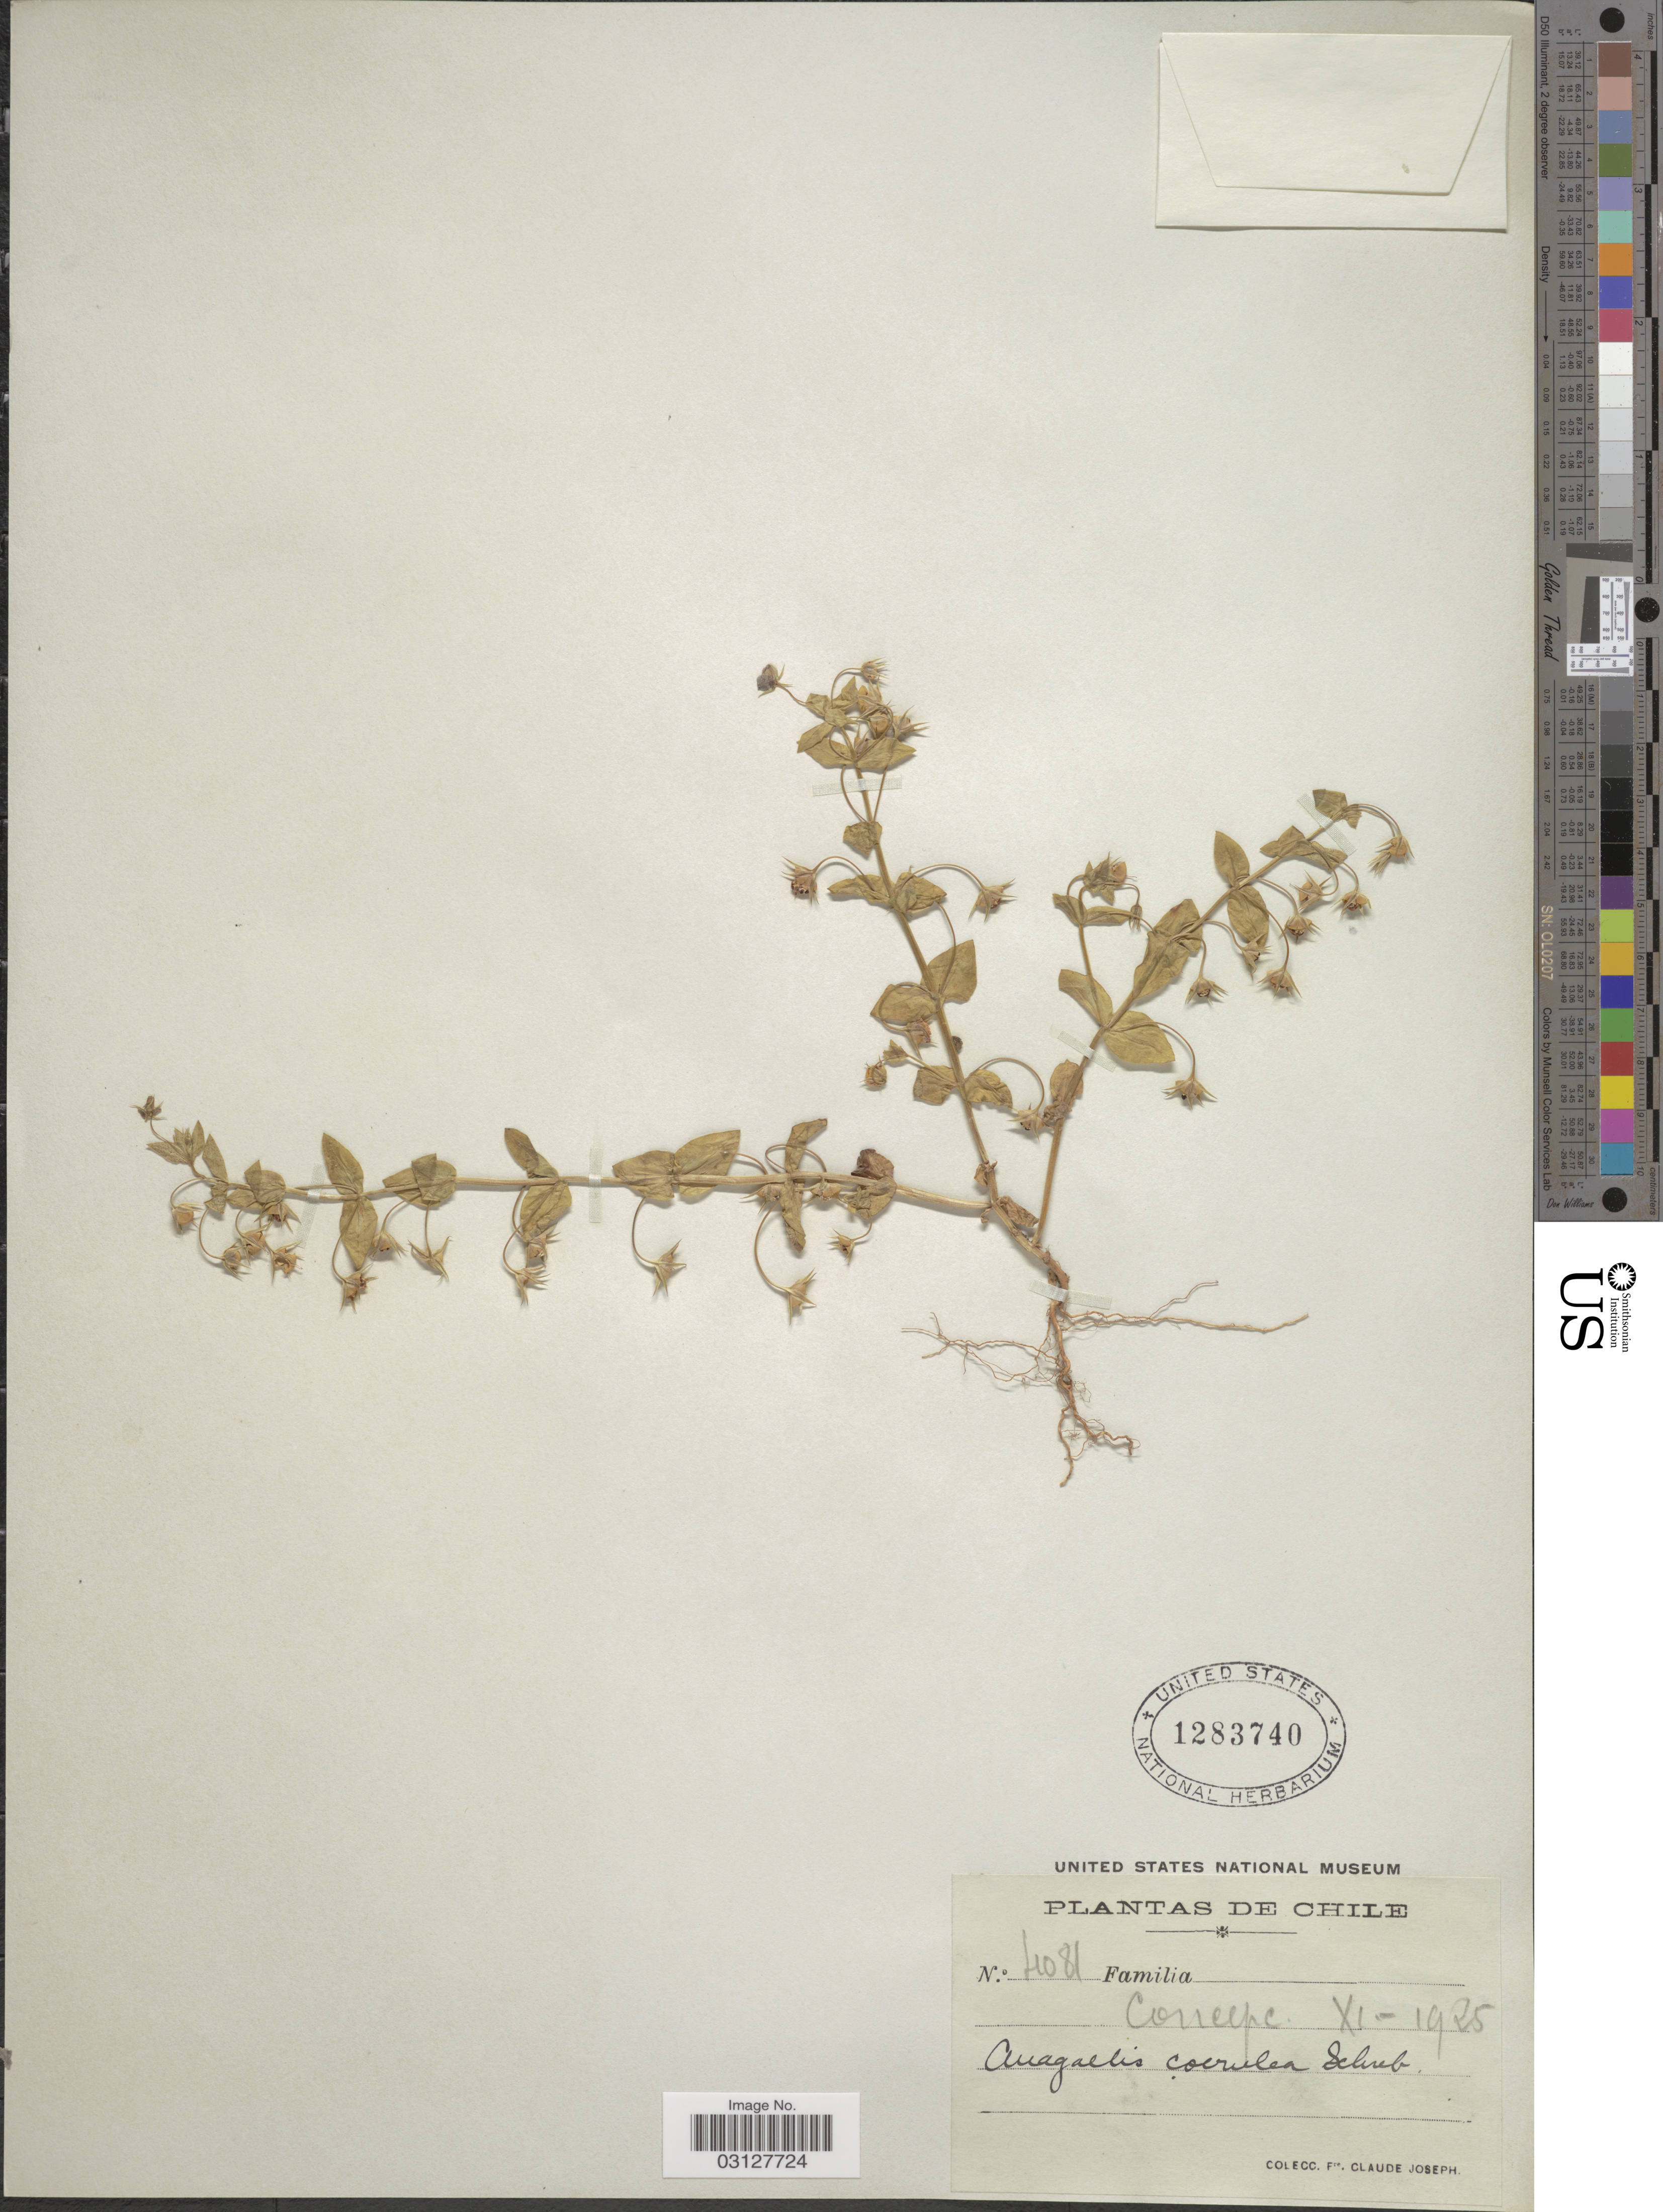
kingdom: Plantae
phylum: Tracheophyta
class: Magnoliopsida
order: Ericales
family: Primulaceae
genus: Anagallis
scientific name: Anagallis coerulea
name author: Schreb.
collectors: Bro. Claude-Joseph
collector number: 4081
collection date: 1925-11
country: Chile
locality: Concepc.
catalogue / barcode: US 1283740